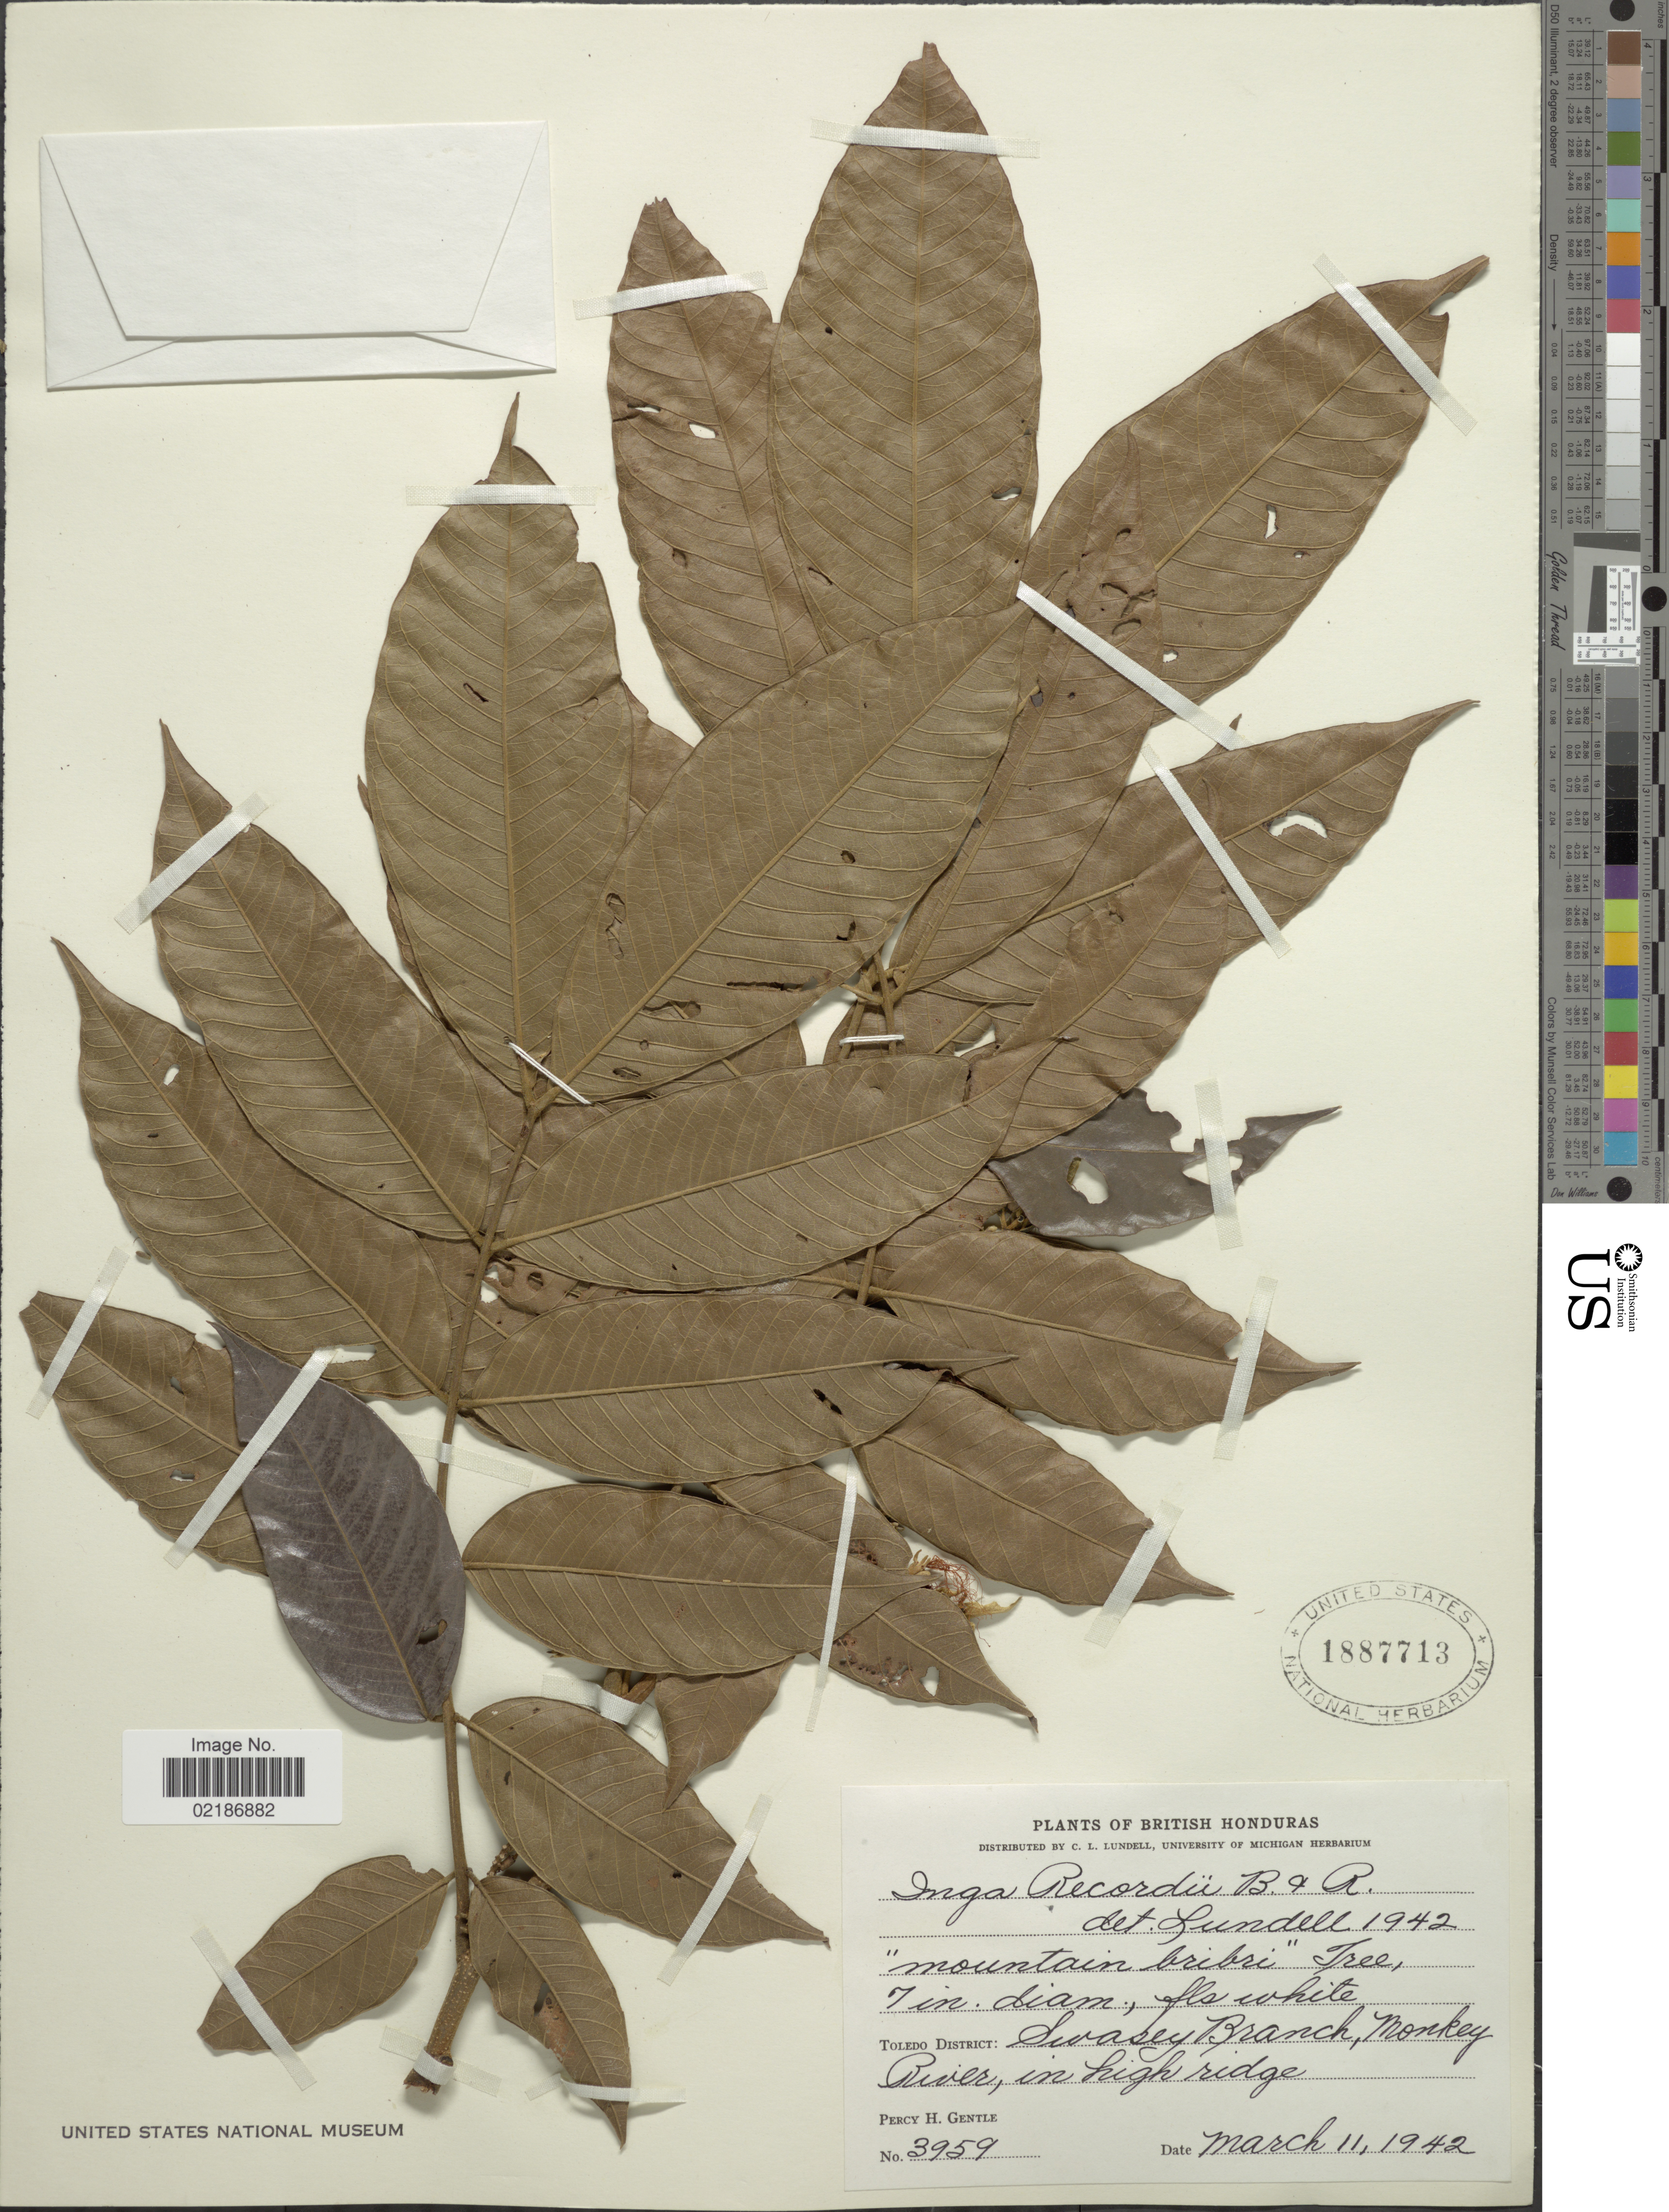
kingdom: Plantae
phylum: Tracheophyta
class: Magnoliopsida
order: Fabales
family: Fabaceae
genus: Inga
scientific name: Inga thibaudiana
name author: DC.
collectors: P. H. Gentle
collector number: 3959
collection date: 1942-03-11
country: Belize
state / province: Toledo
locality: British Honduras, Swasey Branch, Monkey River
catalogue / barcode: US 1887713